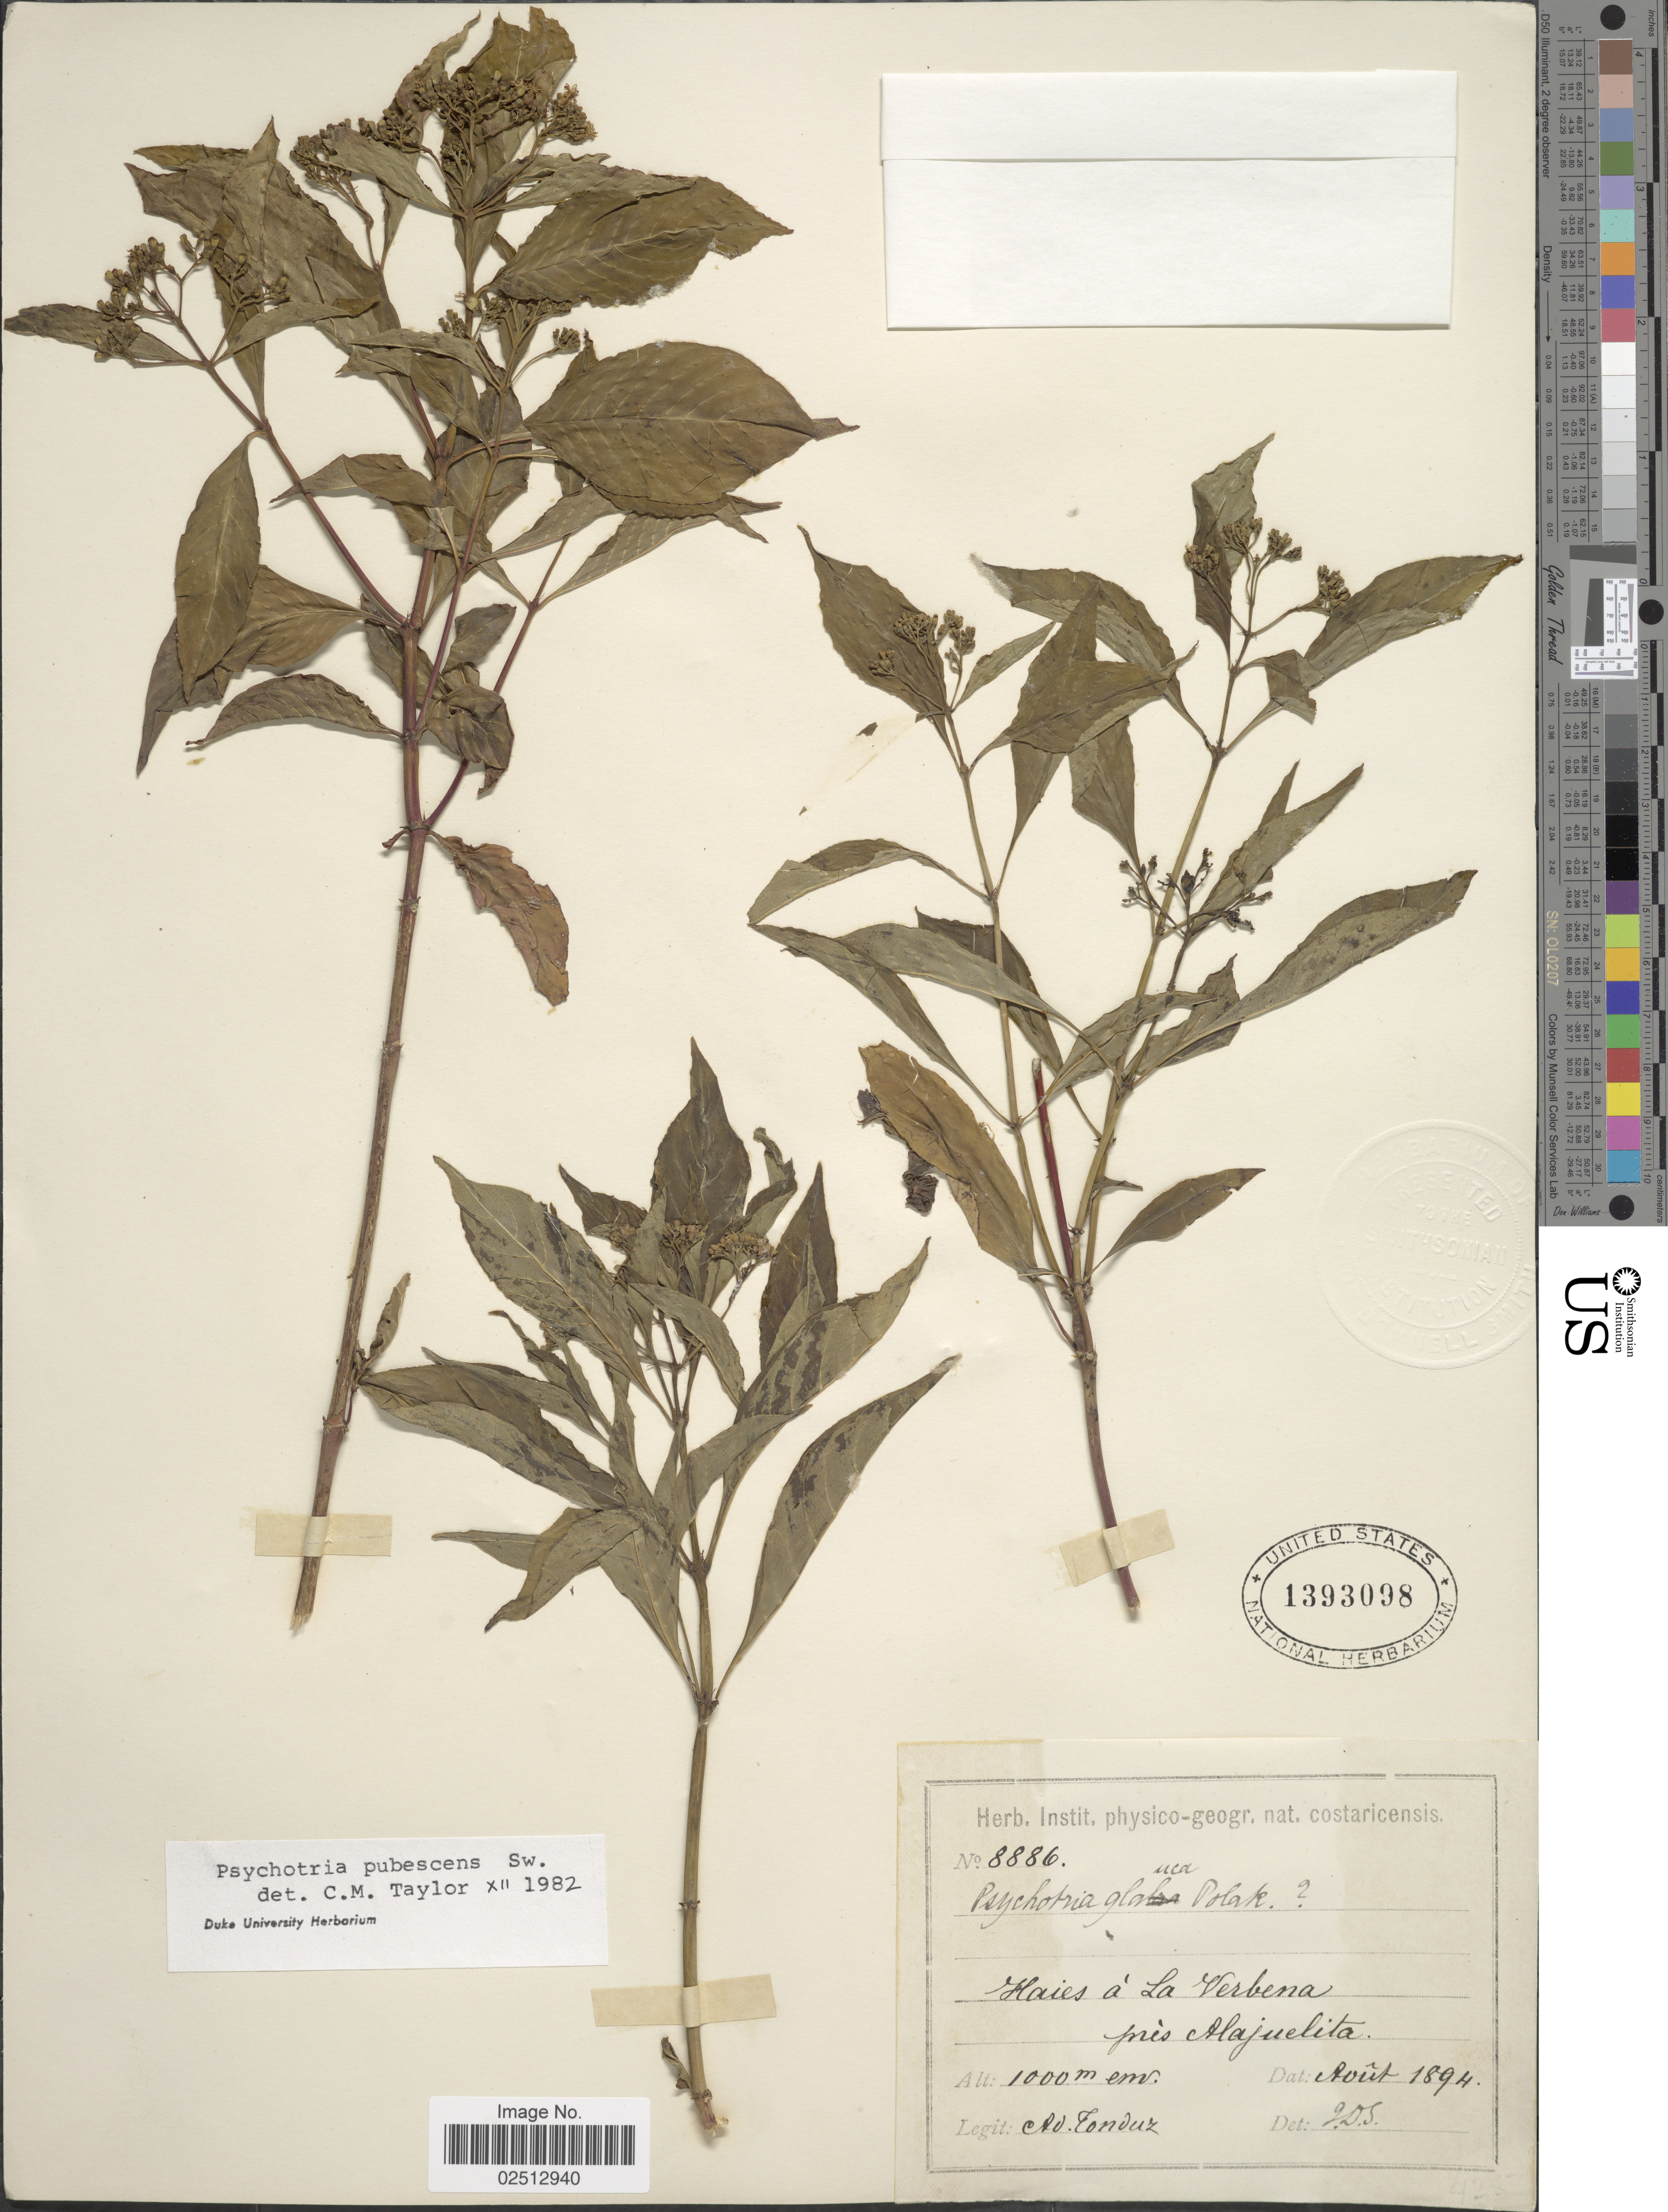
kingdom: Plantae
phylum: Tracheophyta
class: Magnoliopsida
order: Gentianales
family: Rubiaceae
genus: Psychotria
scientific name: Psychotria pubescens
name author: Sw.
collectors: A. Tonduz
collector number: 8886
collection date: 1894-08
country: Costa Rica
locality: Haies a La Verbena pres Alajuelita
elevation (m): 1000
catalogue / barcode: US 1393098